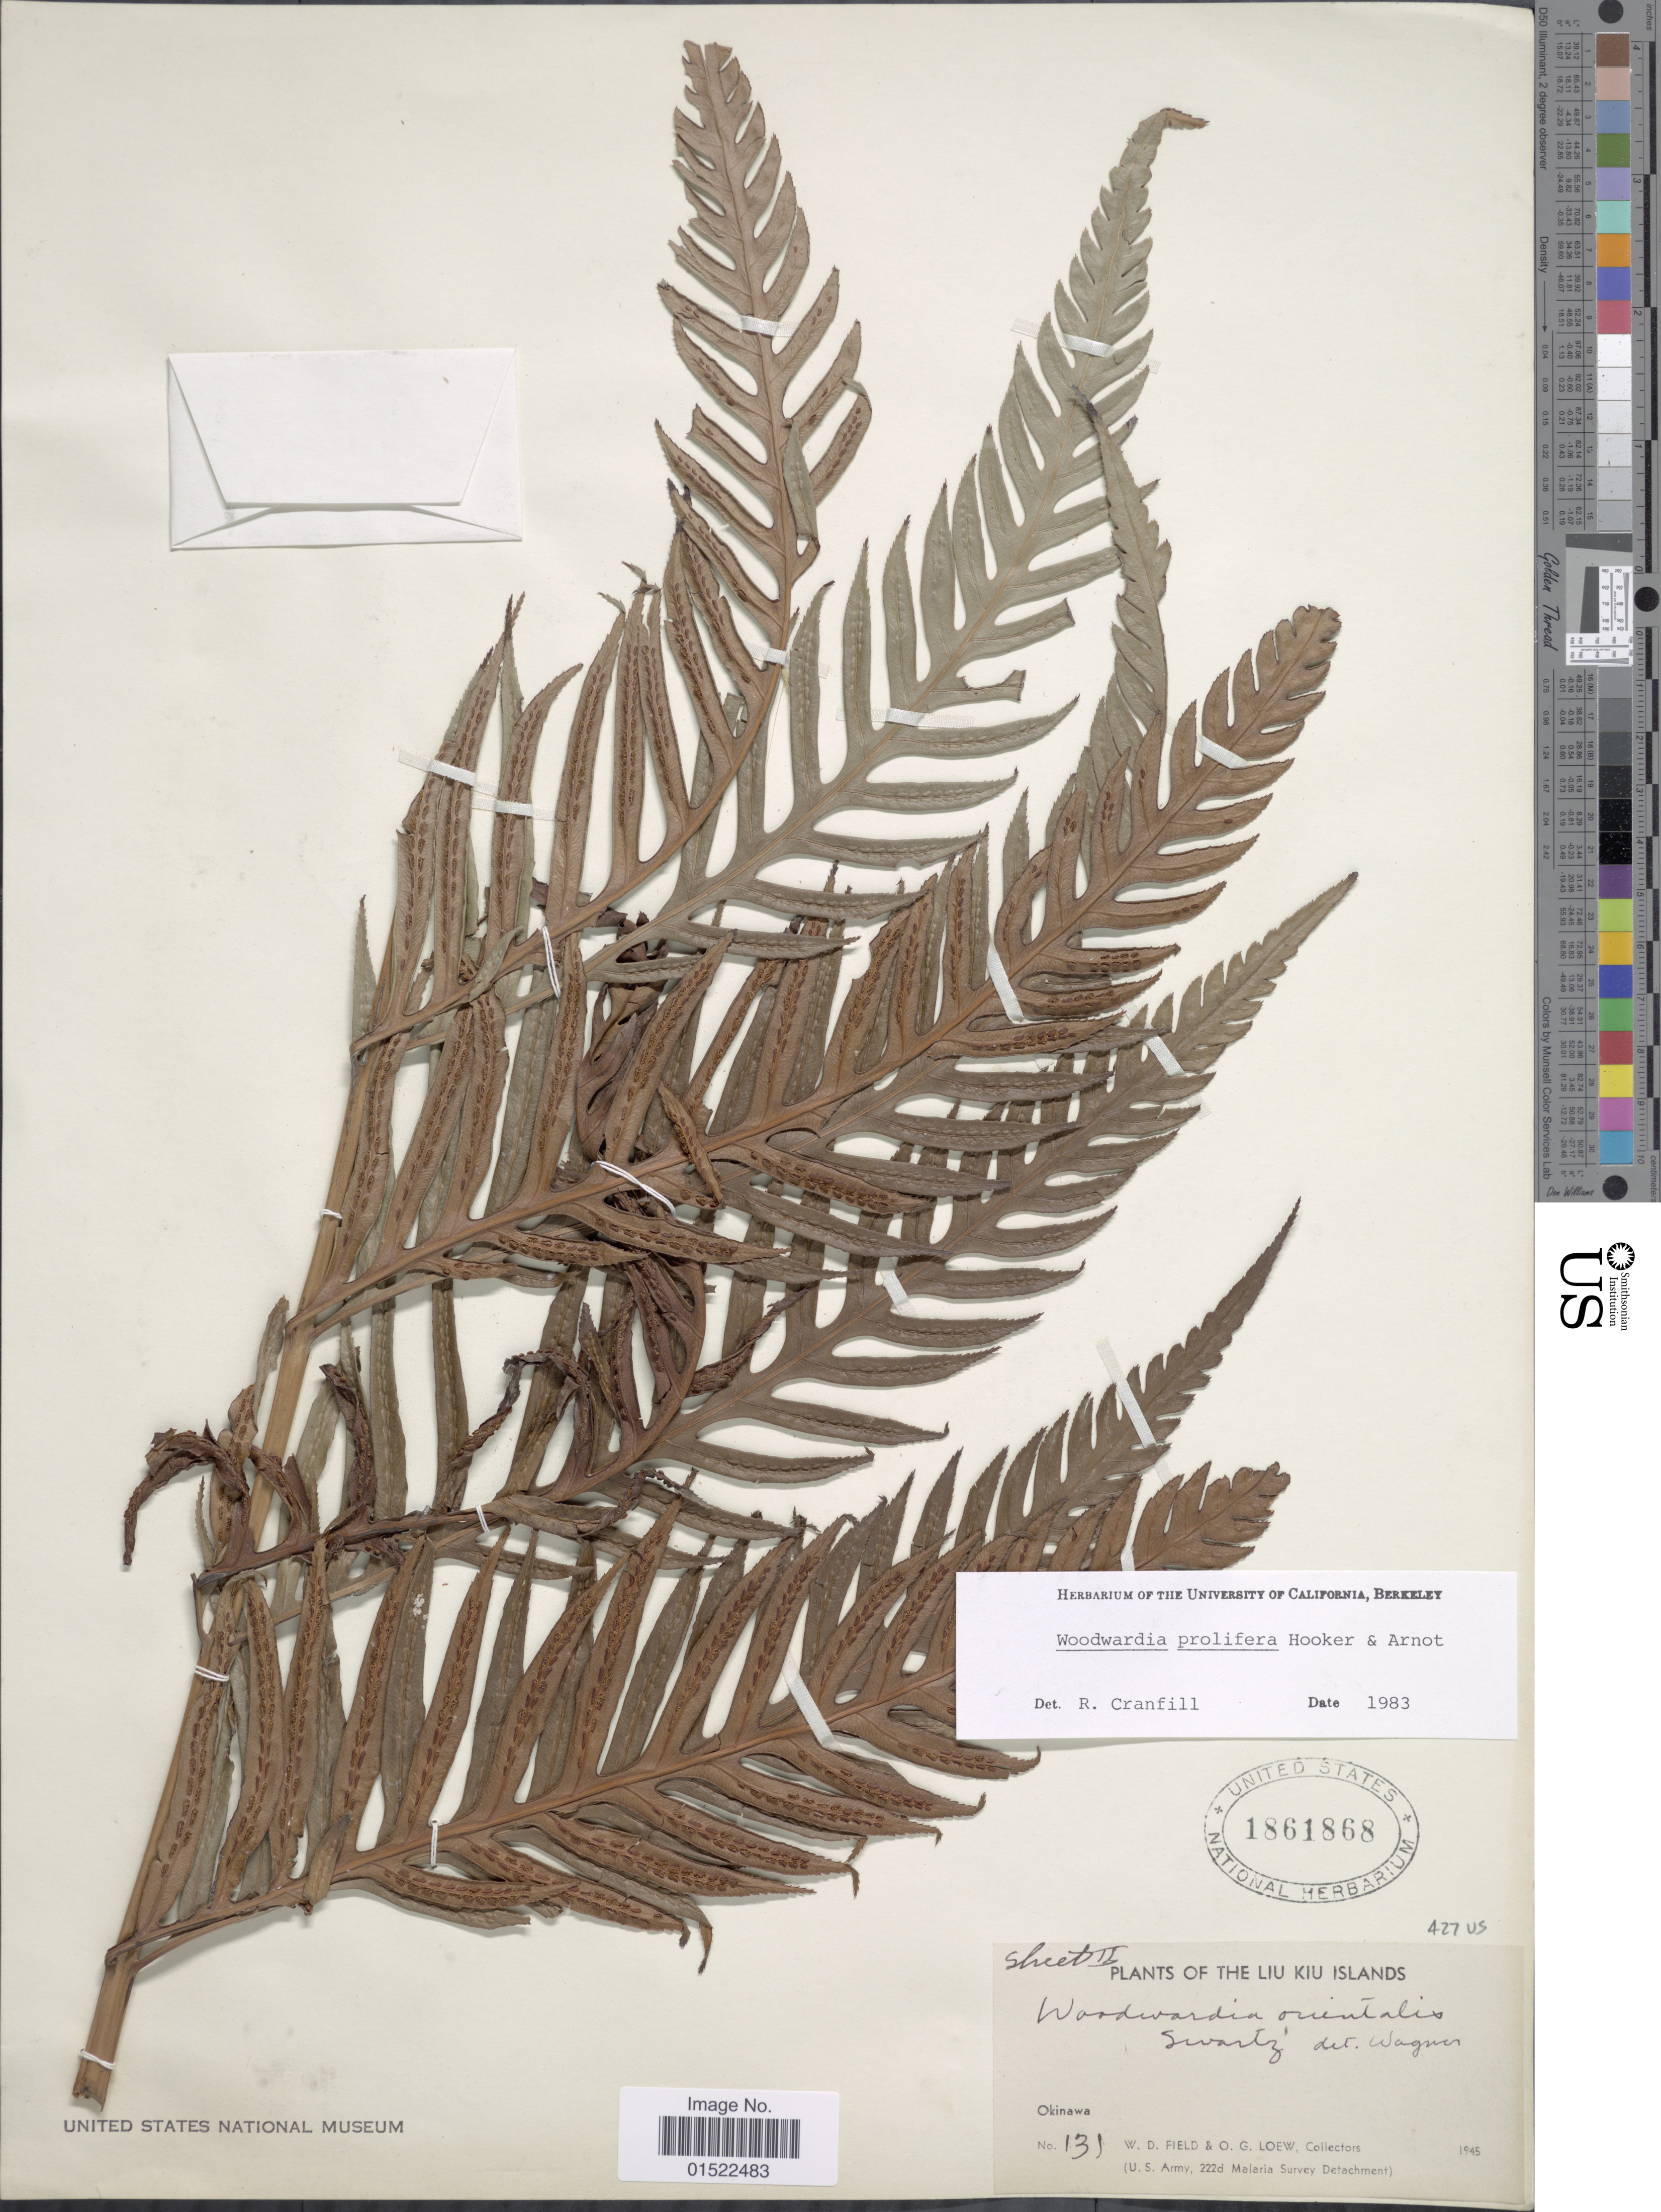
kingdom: Plantae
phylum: Tracheophyta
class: Polypodiopsida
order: Polypodiales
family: Blechnaceae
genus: Woodwardia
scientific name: Woodwardia prolifera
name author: Hook. & Arn.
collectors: W. D. Field & O. G. Loew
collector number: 131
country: Japan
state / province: Okinawa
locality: The Liu Kiu Islands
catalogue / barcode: US 1861868